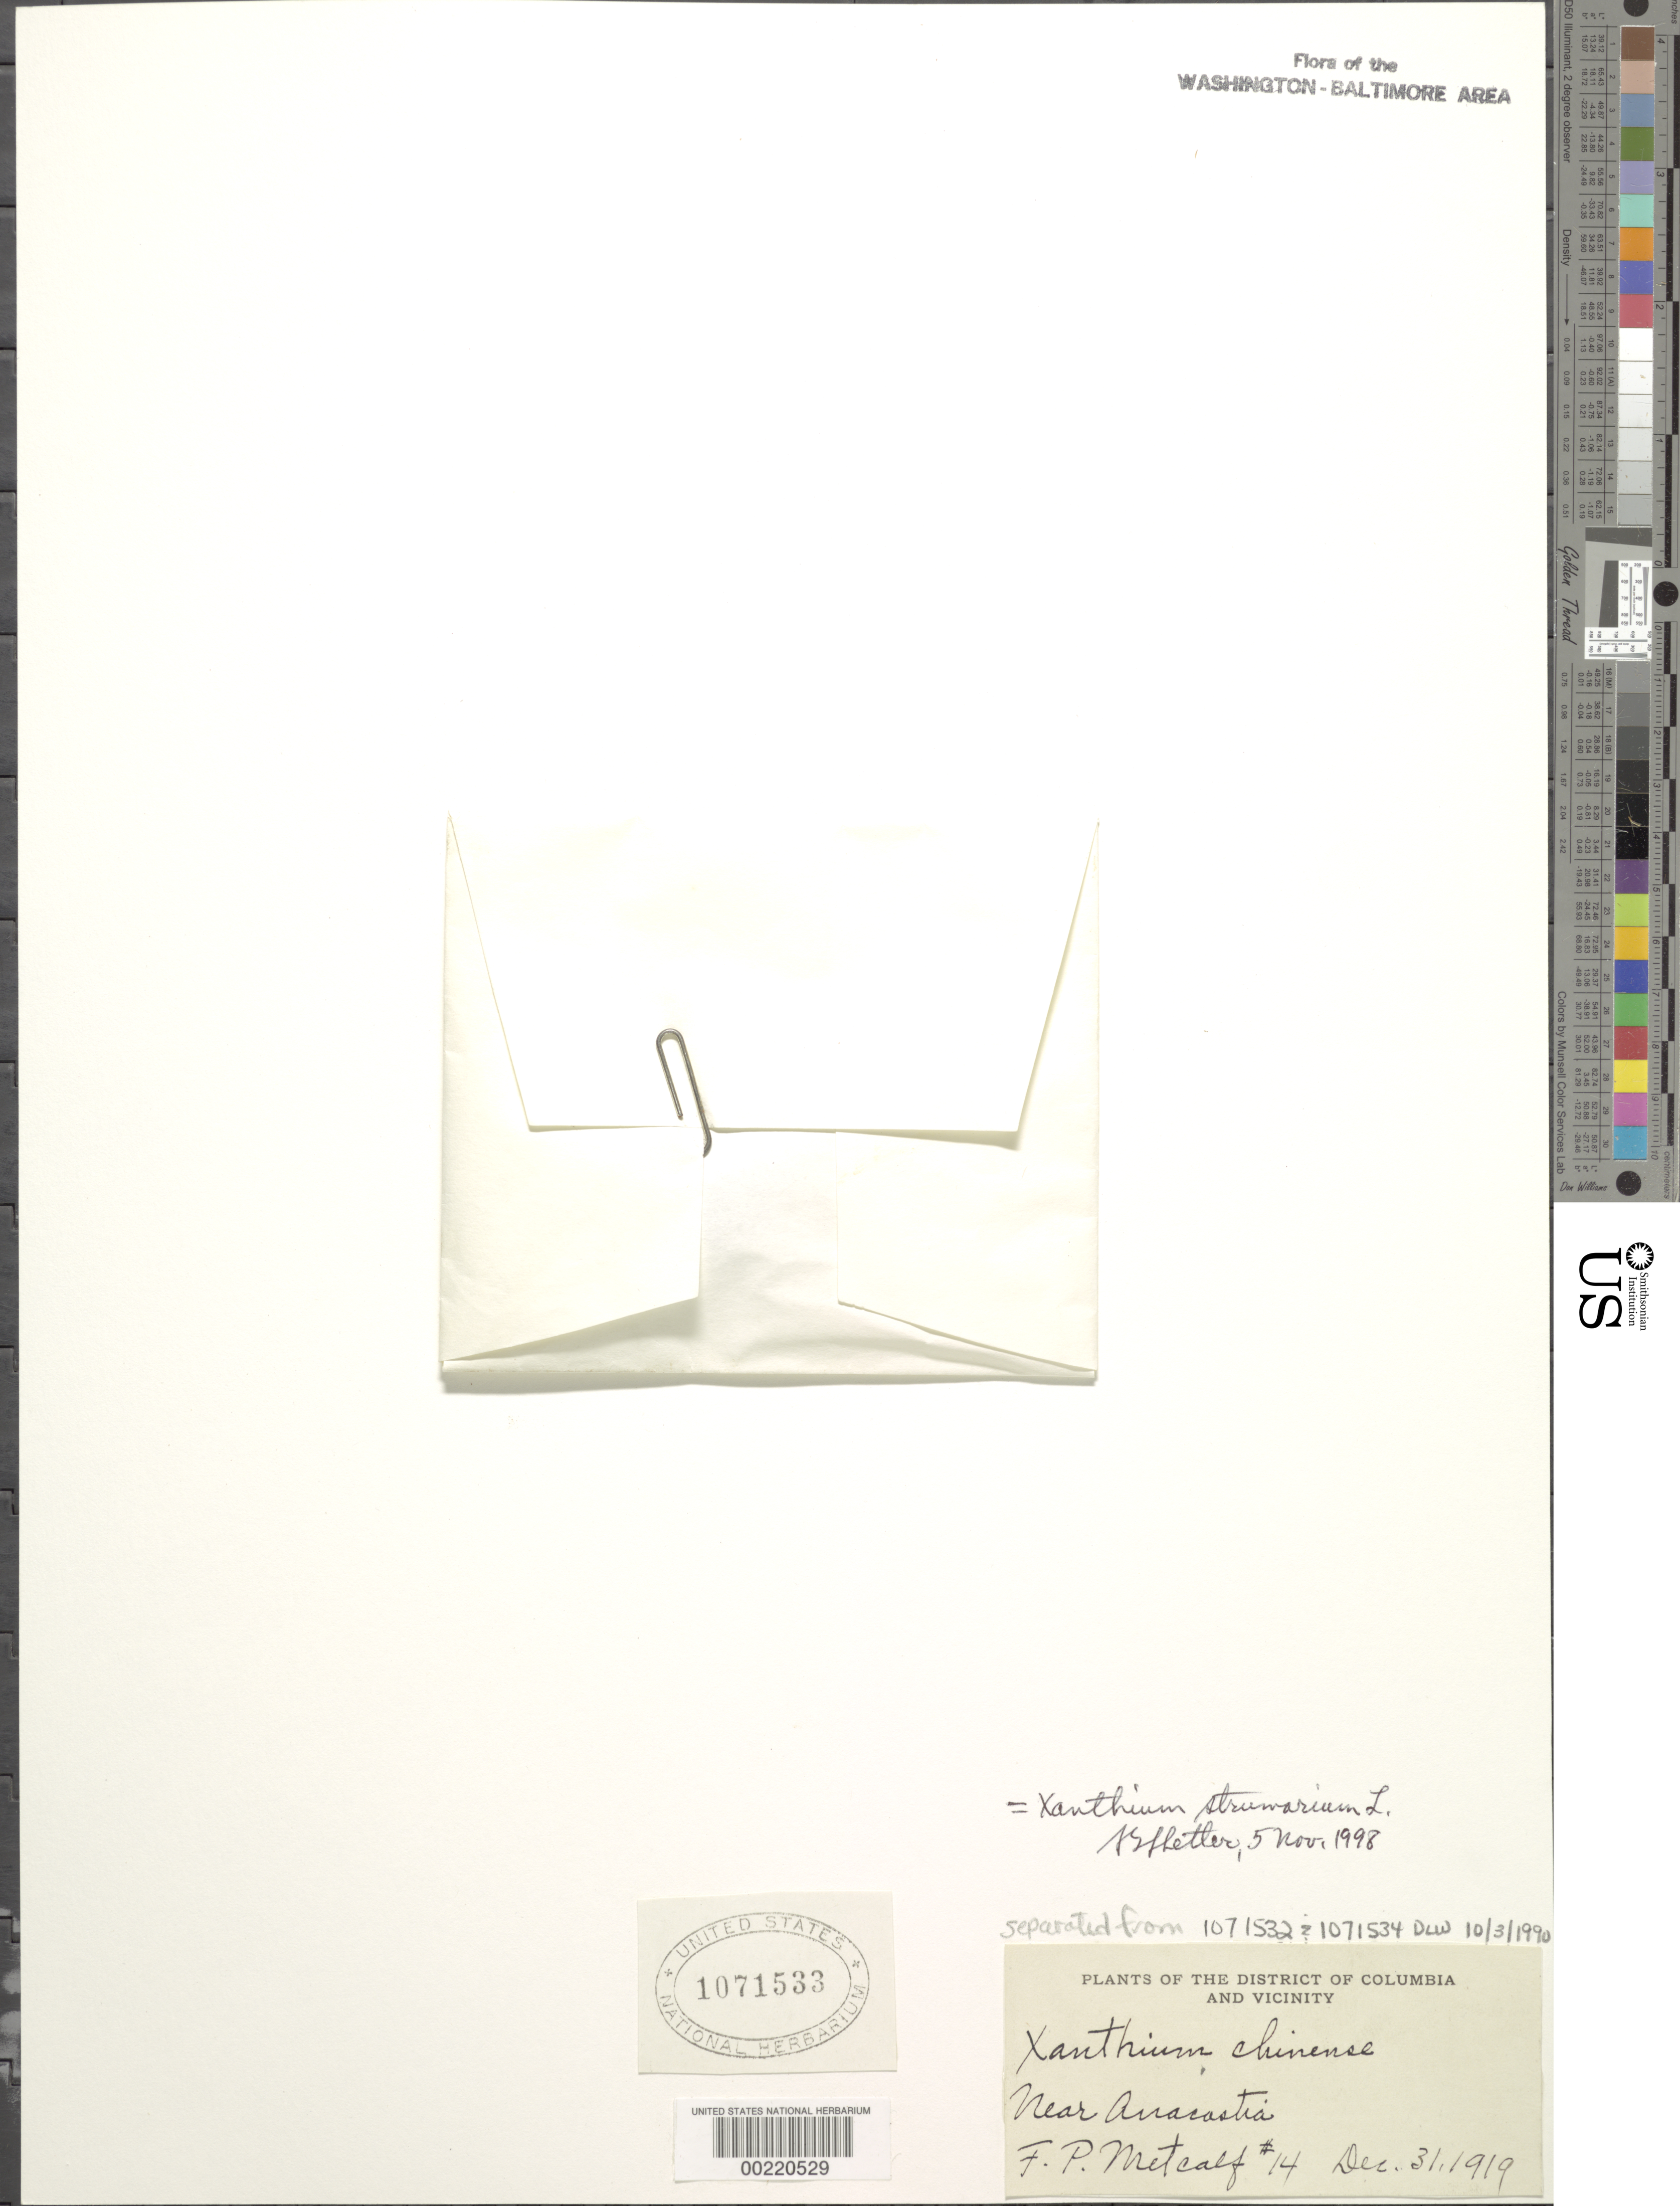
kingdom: Plantae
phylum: Tracheophyta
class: Magnoliopsida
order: Asterales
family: Asteraceae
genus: Xanthium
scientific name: Xanthium strumarium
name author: L.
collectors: F. P. Metcalf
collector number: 14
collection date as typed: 31 Dec 1919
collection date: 1919-12-31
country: United States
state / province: District of Columbia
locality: Near Anacostia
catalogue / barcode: US 1071533